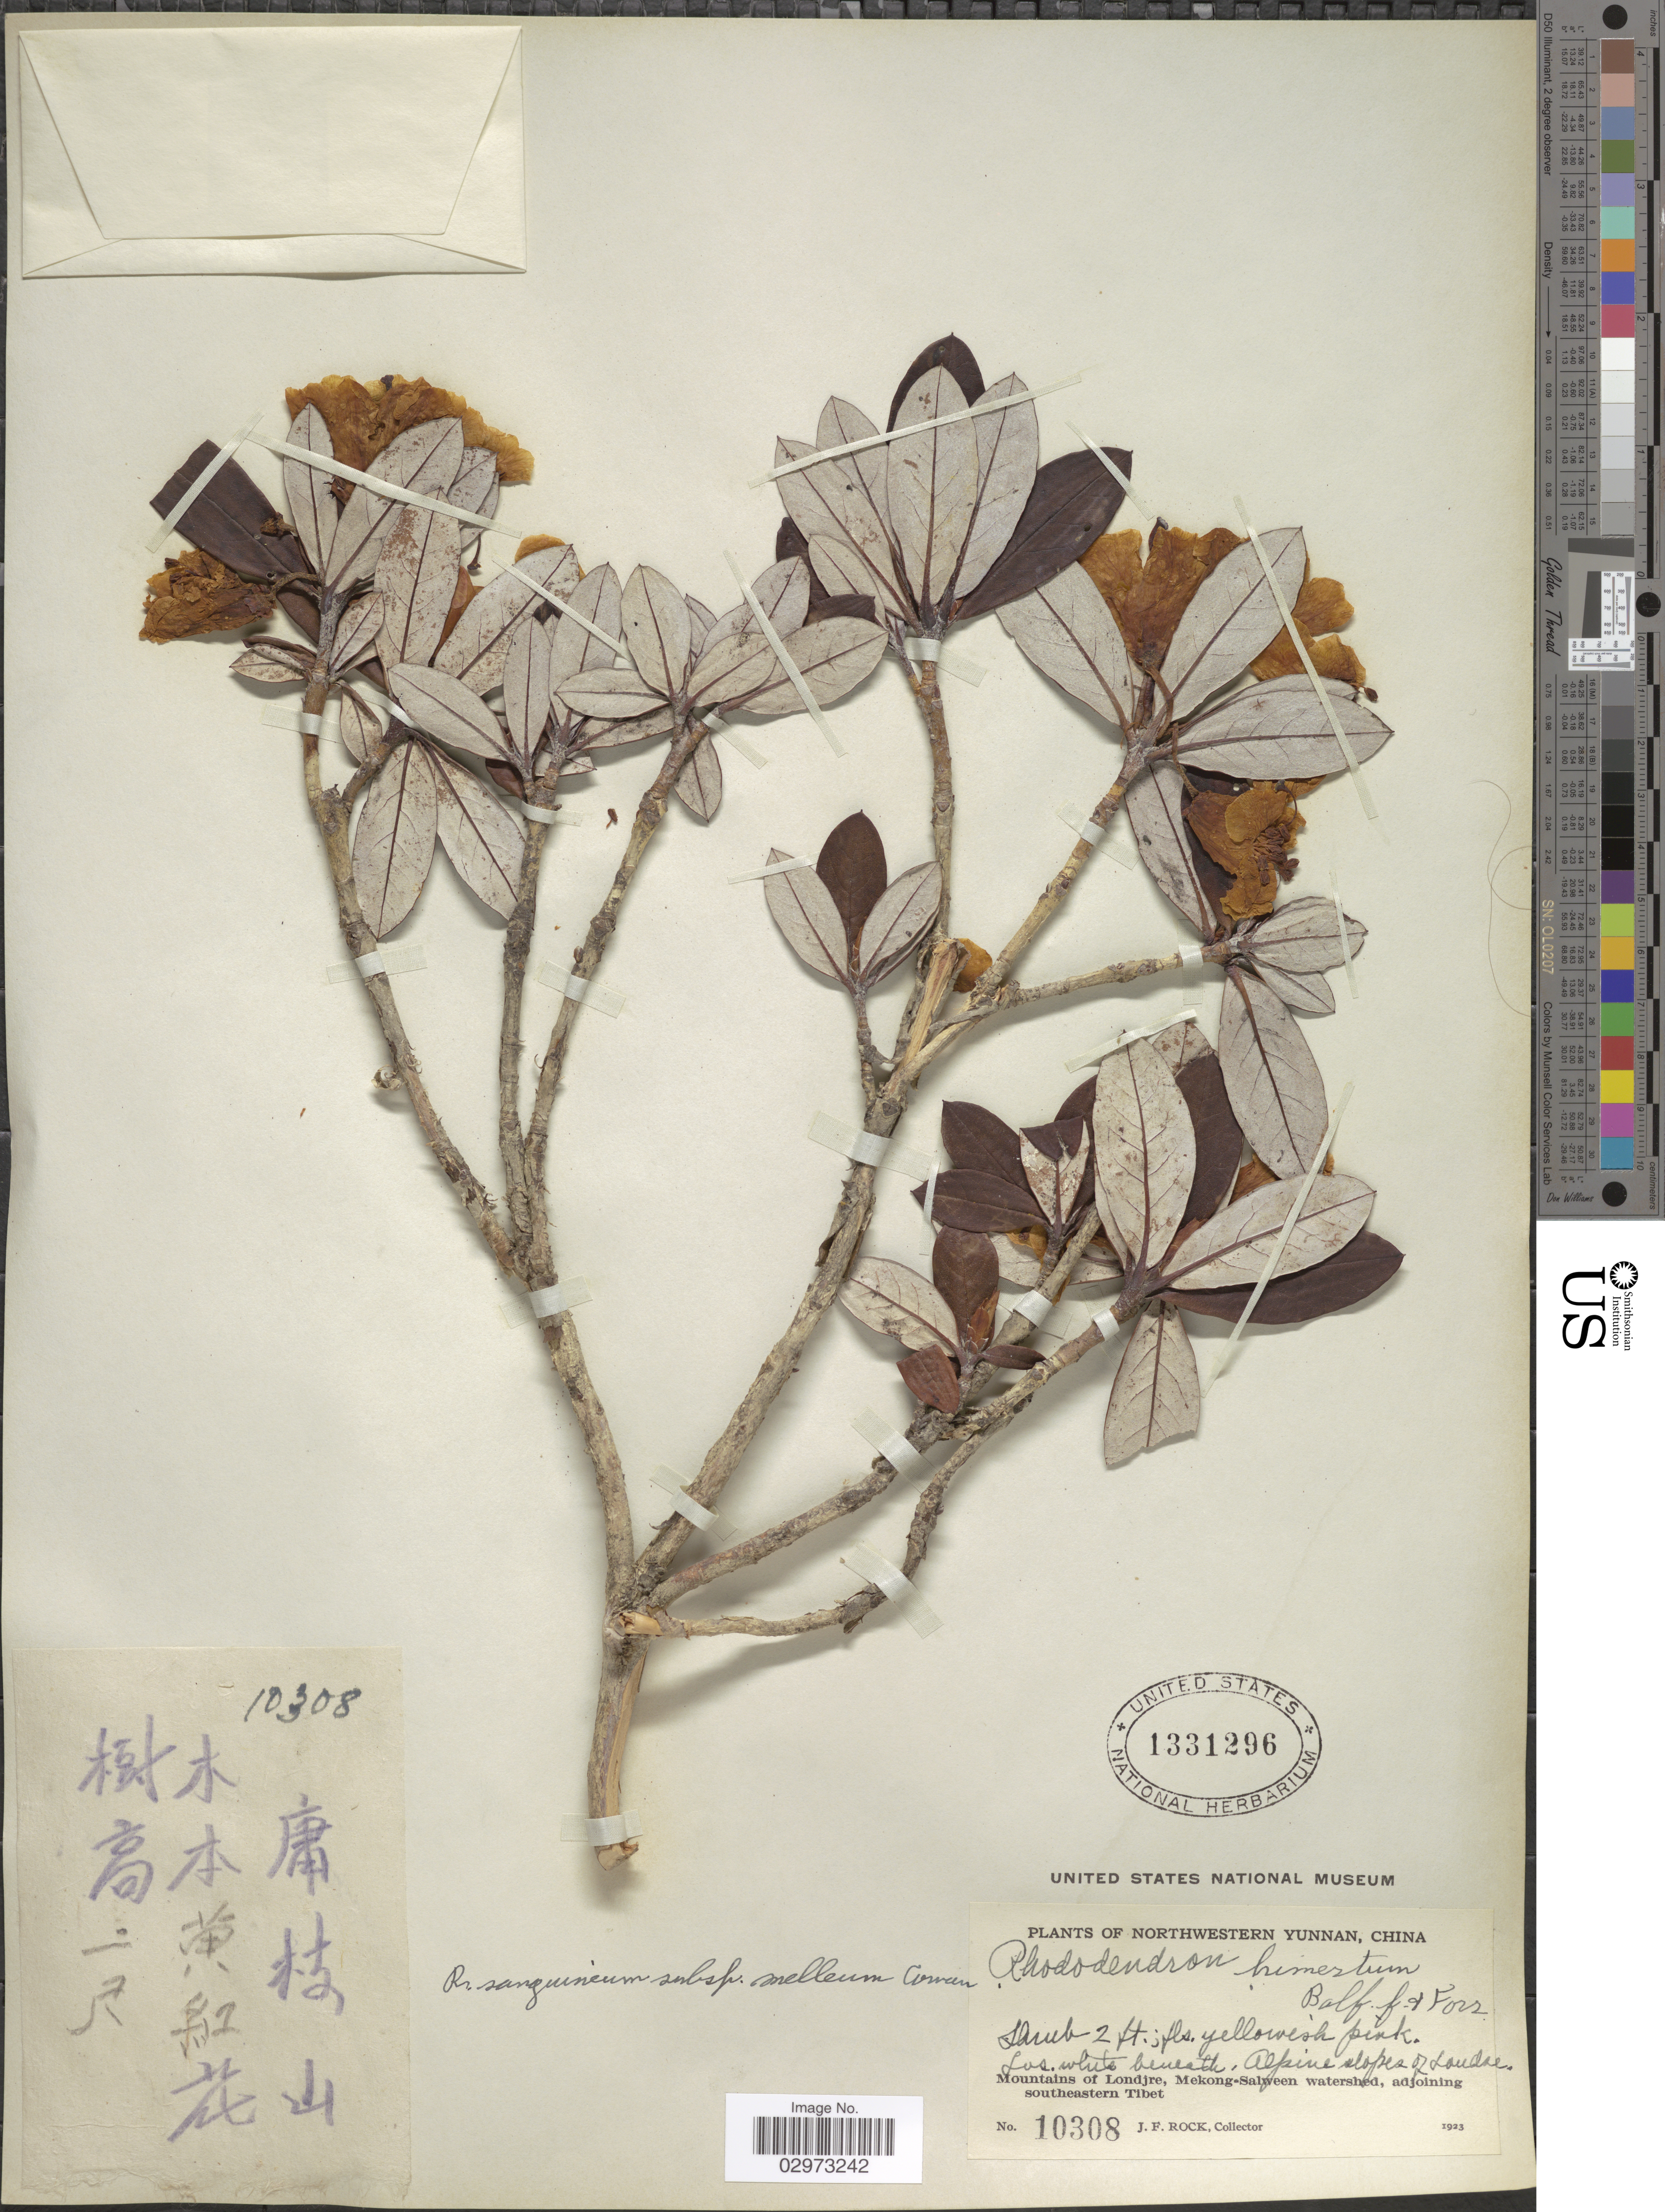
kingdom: Plantae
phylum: Tracheophyta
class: Magnoliopsida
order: Ericales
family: Ericaceae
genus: Rhododendron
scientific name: Rhododendron sanguineum subsp. melleum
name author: Cowan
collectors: J. Rock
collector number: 10308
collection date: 1923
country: China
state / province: Yunnan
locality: Northwestern Yunnan. Alpine slopes of Londre. Mountains of Londjre, Mekong-Salween watershed, adjoining southeastern Tibet.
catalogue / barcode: US 1331296